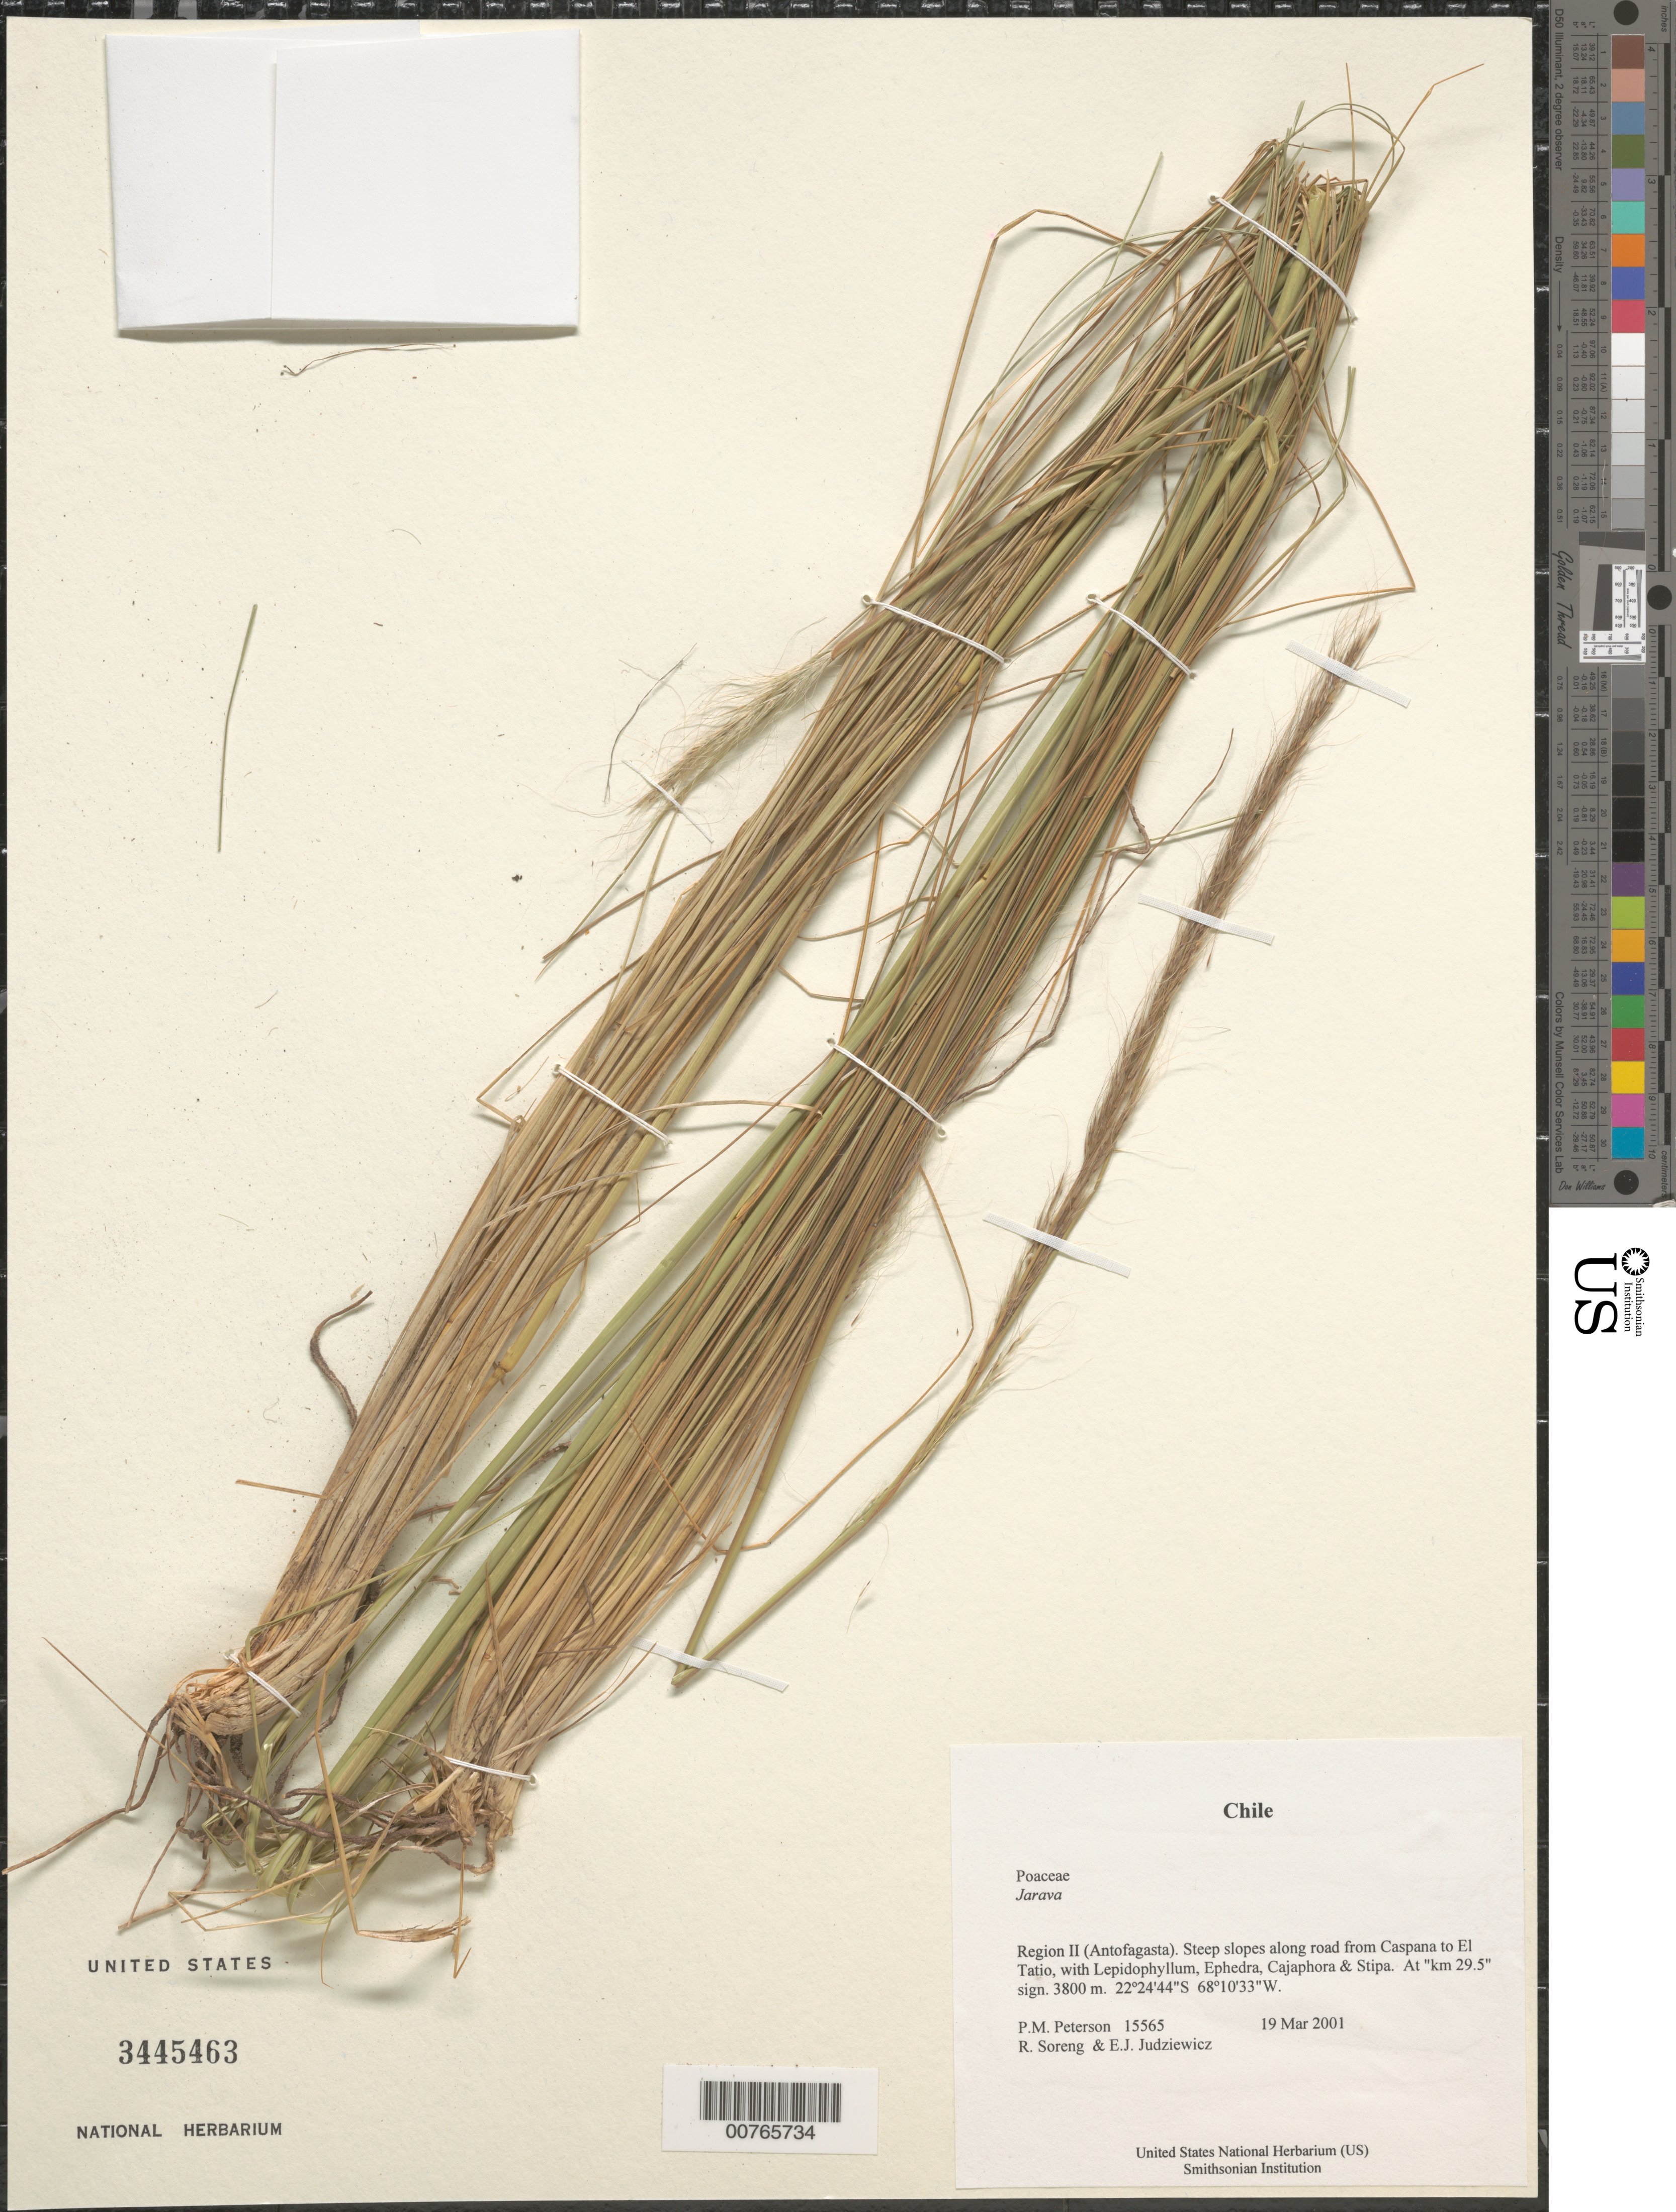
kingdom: Plantae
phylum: Tracheophyta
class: Liliopsida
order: Poales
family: Poaceae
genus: Jarava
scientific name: Jarava sp.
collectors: P. M. Peterson, R. J. Soreng & E. J. Judziewicz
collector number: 15565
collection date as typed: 19 Mar 2001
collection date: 2001-03-19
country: Chile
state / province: Antofagasta (II)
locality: Steep slopes along road from Caspana to El Tatio, with Lepidophyllum, Ephedra, Cajaphora & Stipa. At "km 29.5" sign.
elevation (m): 3800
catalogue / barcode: US 3445463